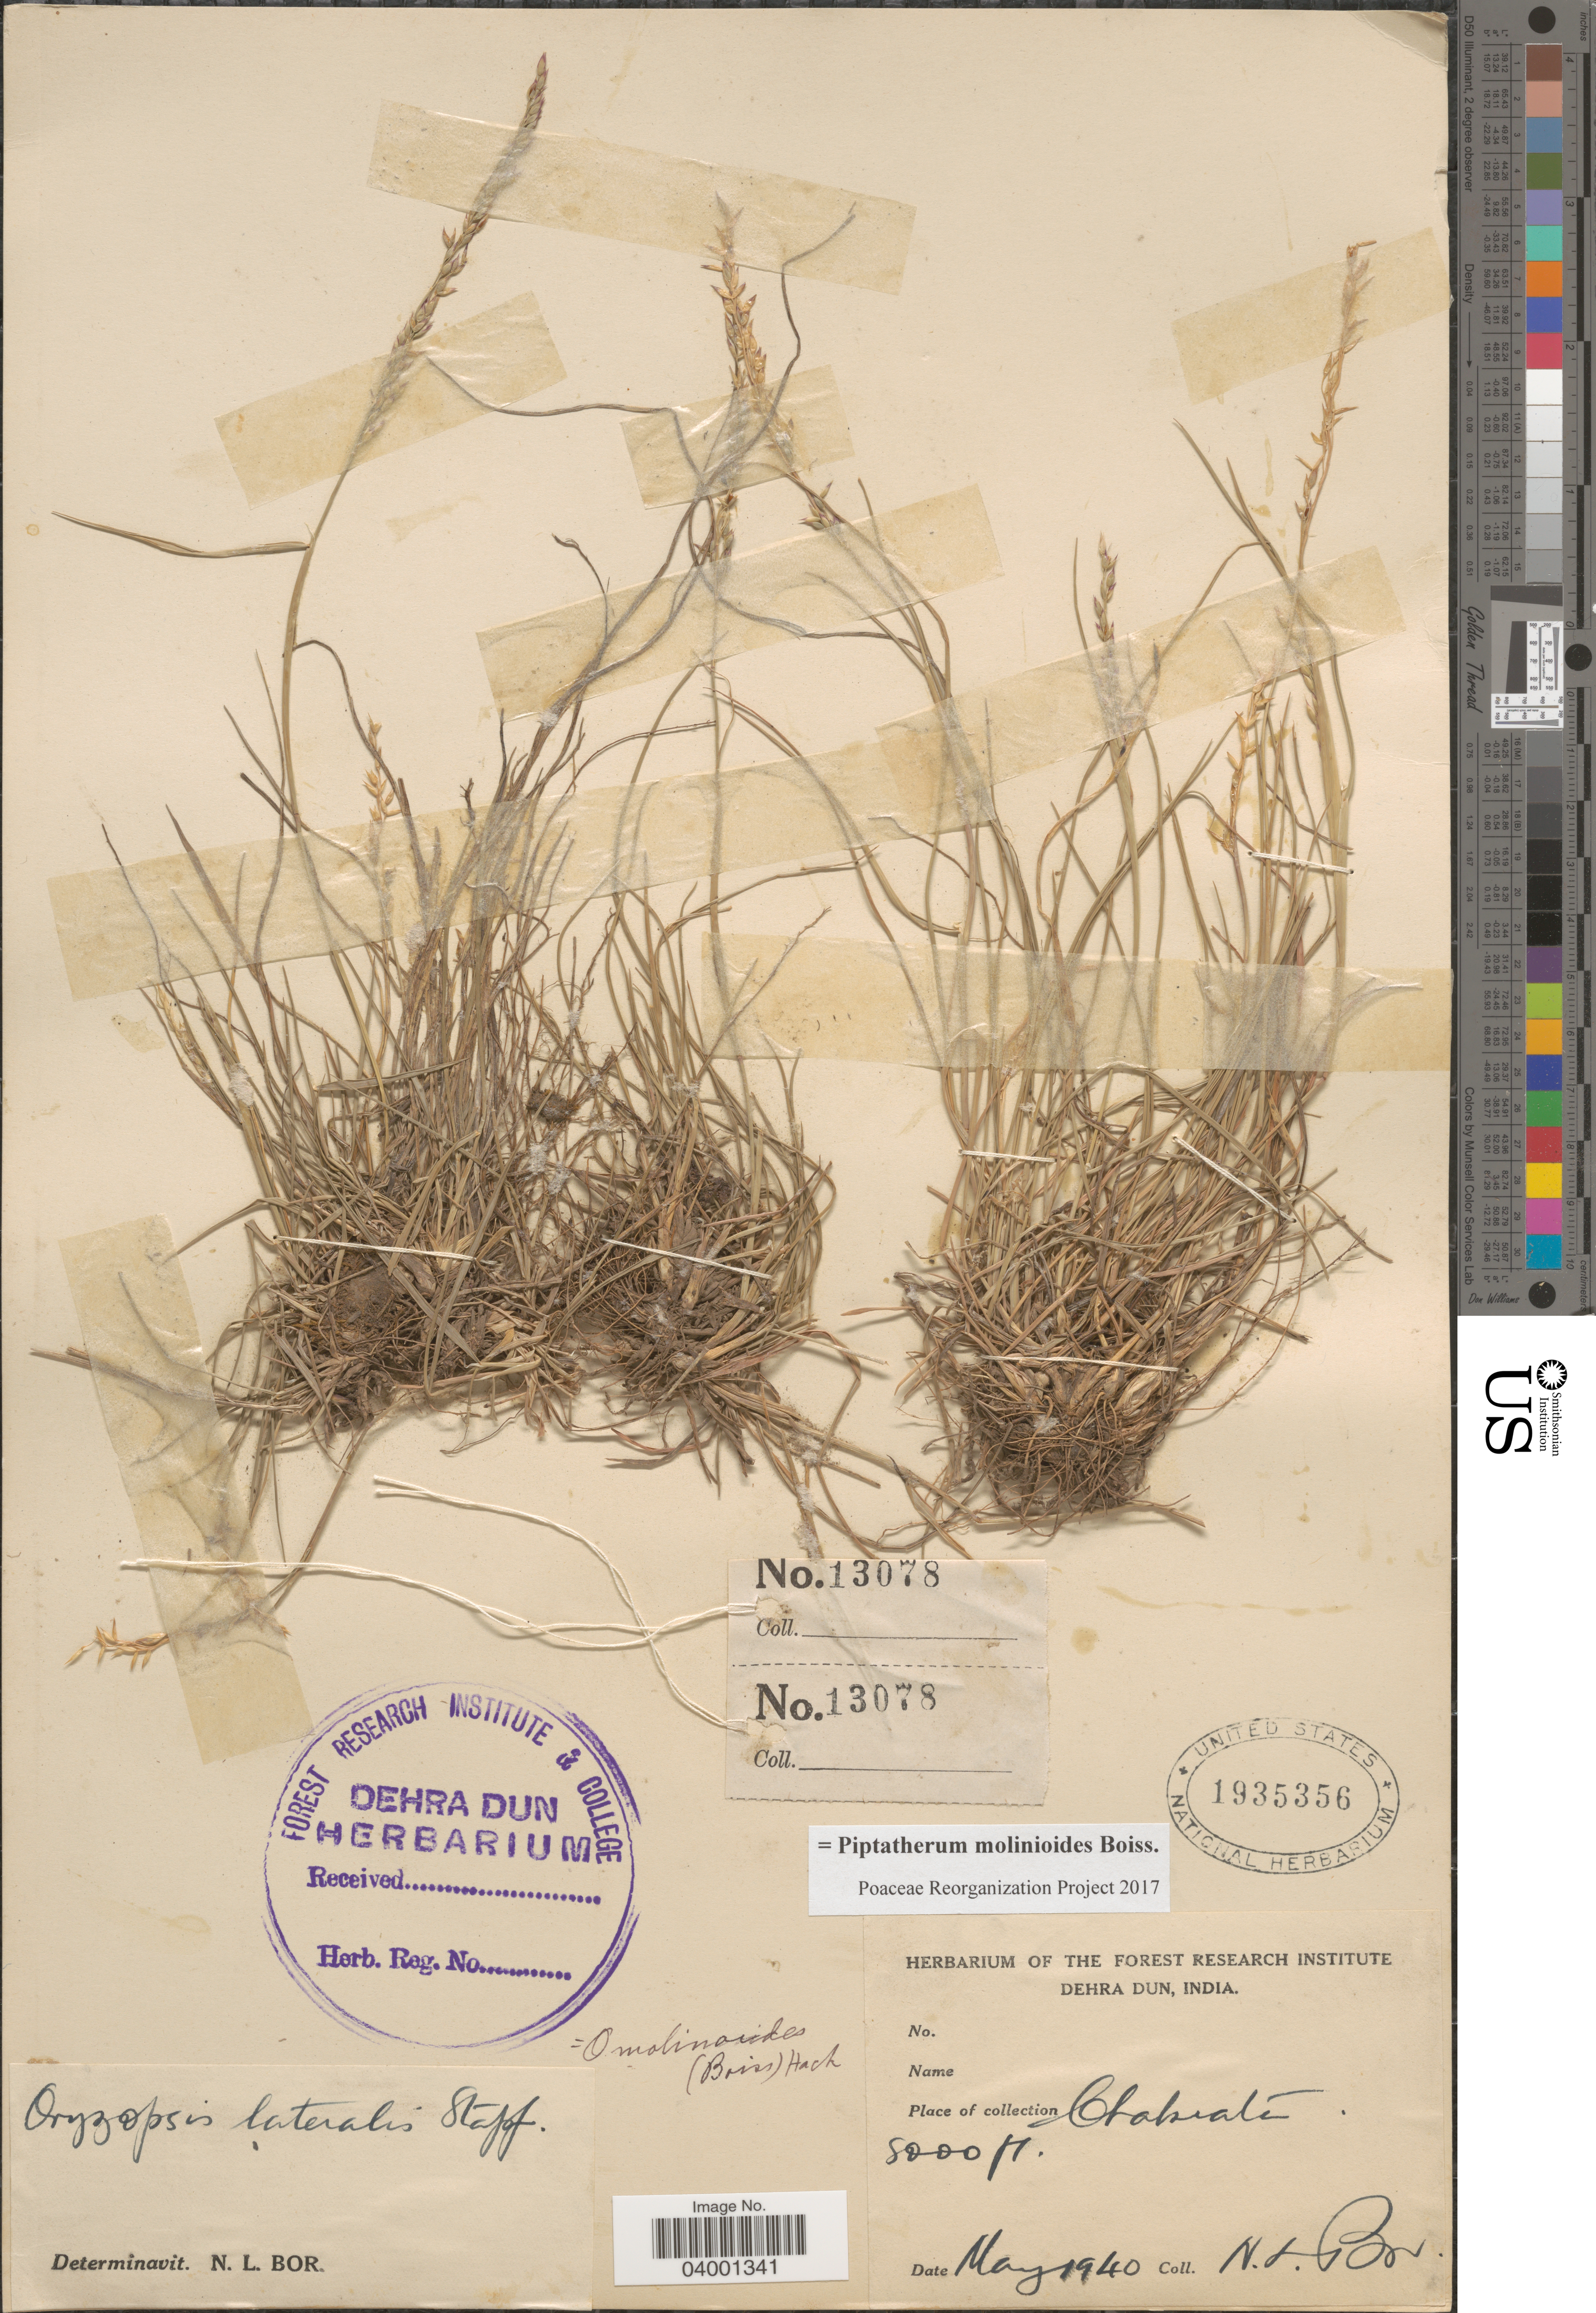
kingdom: Plantae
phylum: Tracheophyta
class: Liliopsida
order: Poales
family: Poaceae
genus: Piptatherum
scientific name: Piptatherum molinioides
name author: Boiss.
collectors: N. L. Bor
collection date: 1940-05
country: India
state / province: Uttarakhand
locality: Dehra Dun. Chakrata.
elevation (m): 2438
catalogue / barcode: US 1935356